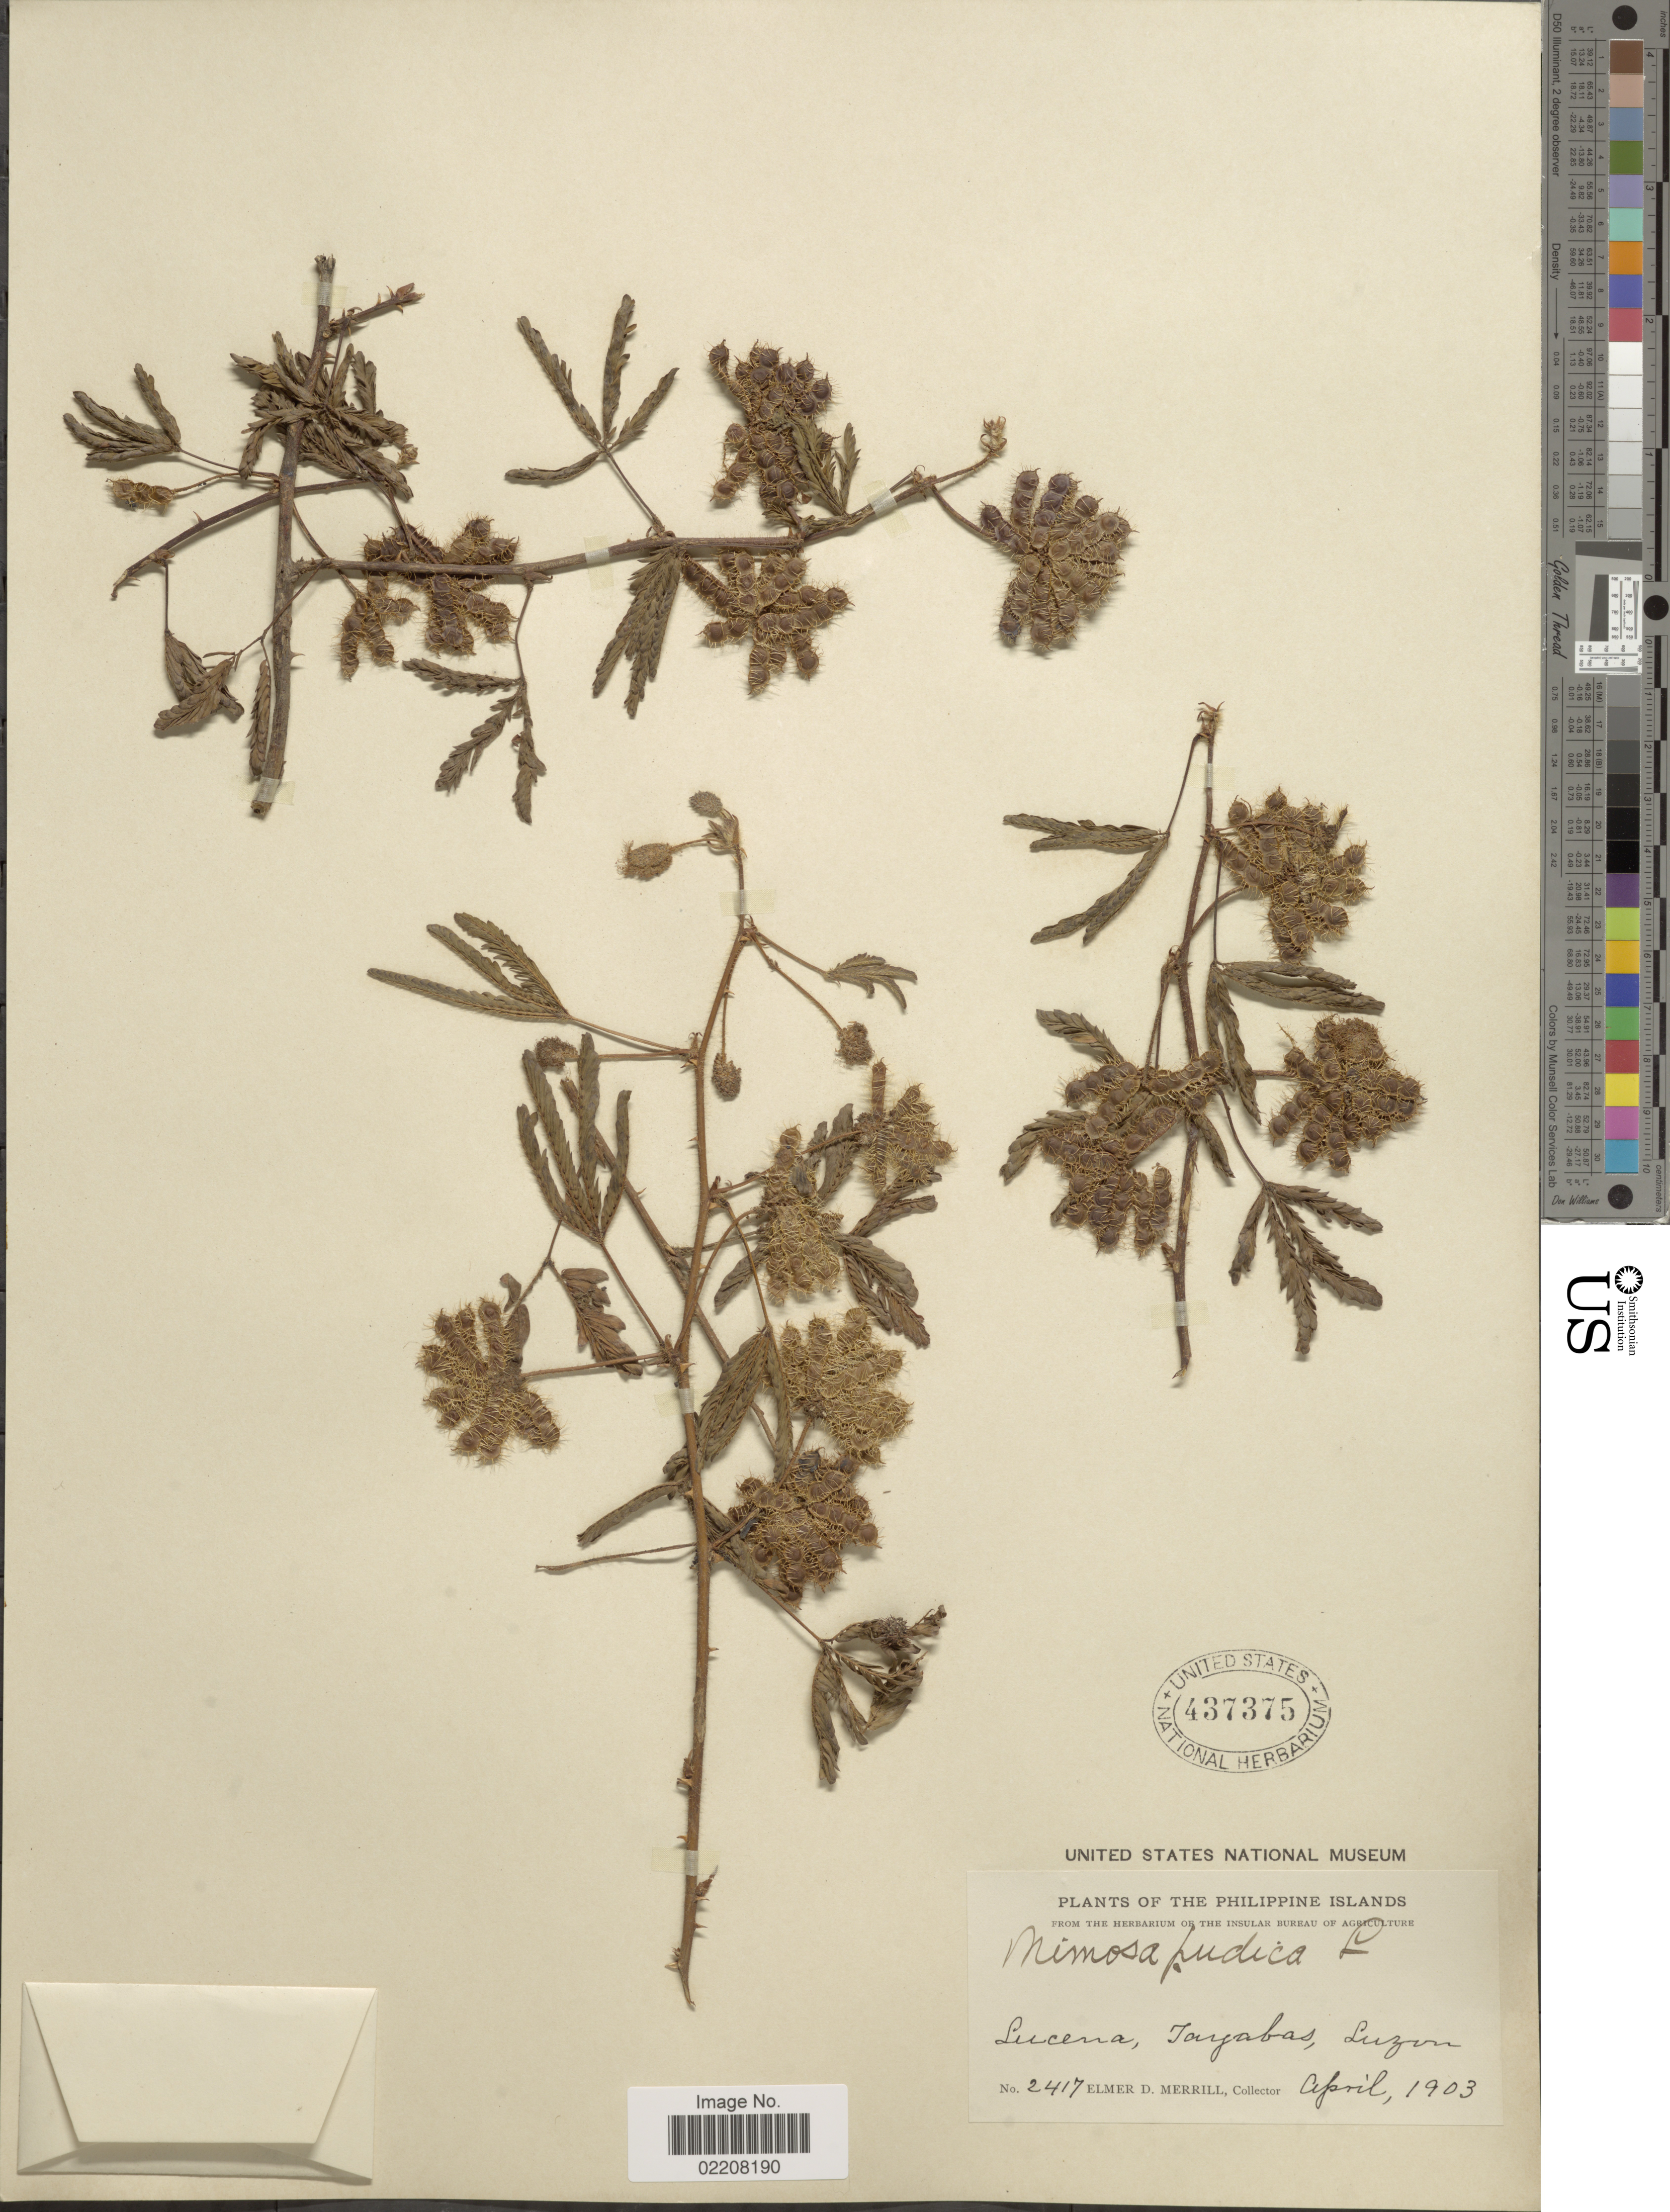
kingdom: Plantae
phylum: Tracheophyta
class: Magnoliopsida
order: Fabales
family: Fabaceae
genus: Mimosa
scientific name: Mimosa sp.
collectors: E. D. Merrill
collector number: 2417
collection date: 1903-04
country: Philippines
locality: Lucena, Tayabas, Luzon. Philippine Islands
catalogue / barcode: US 437375